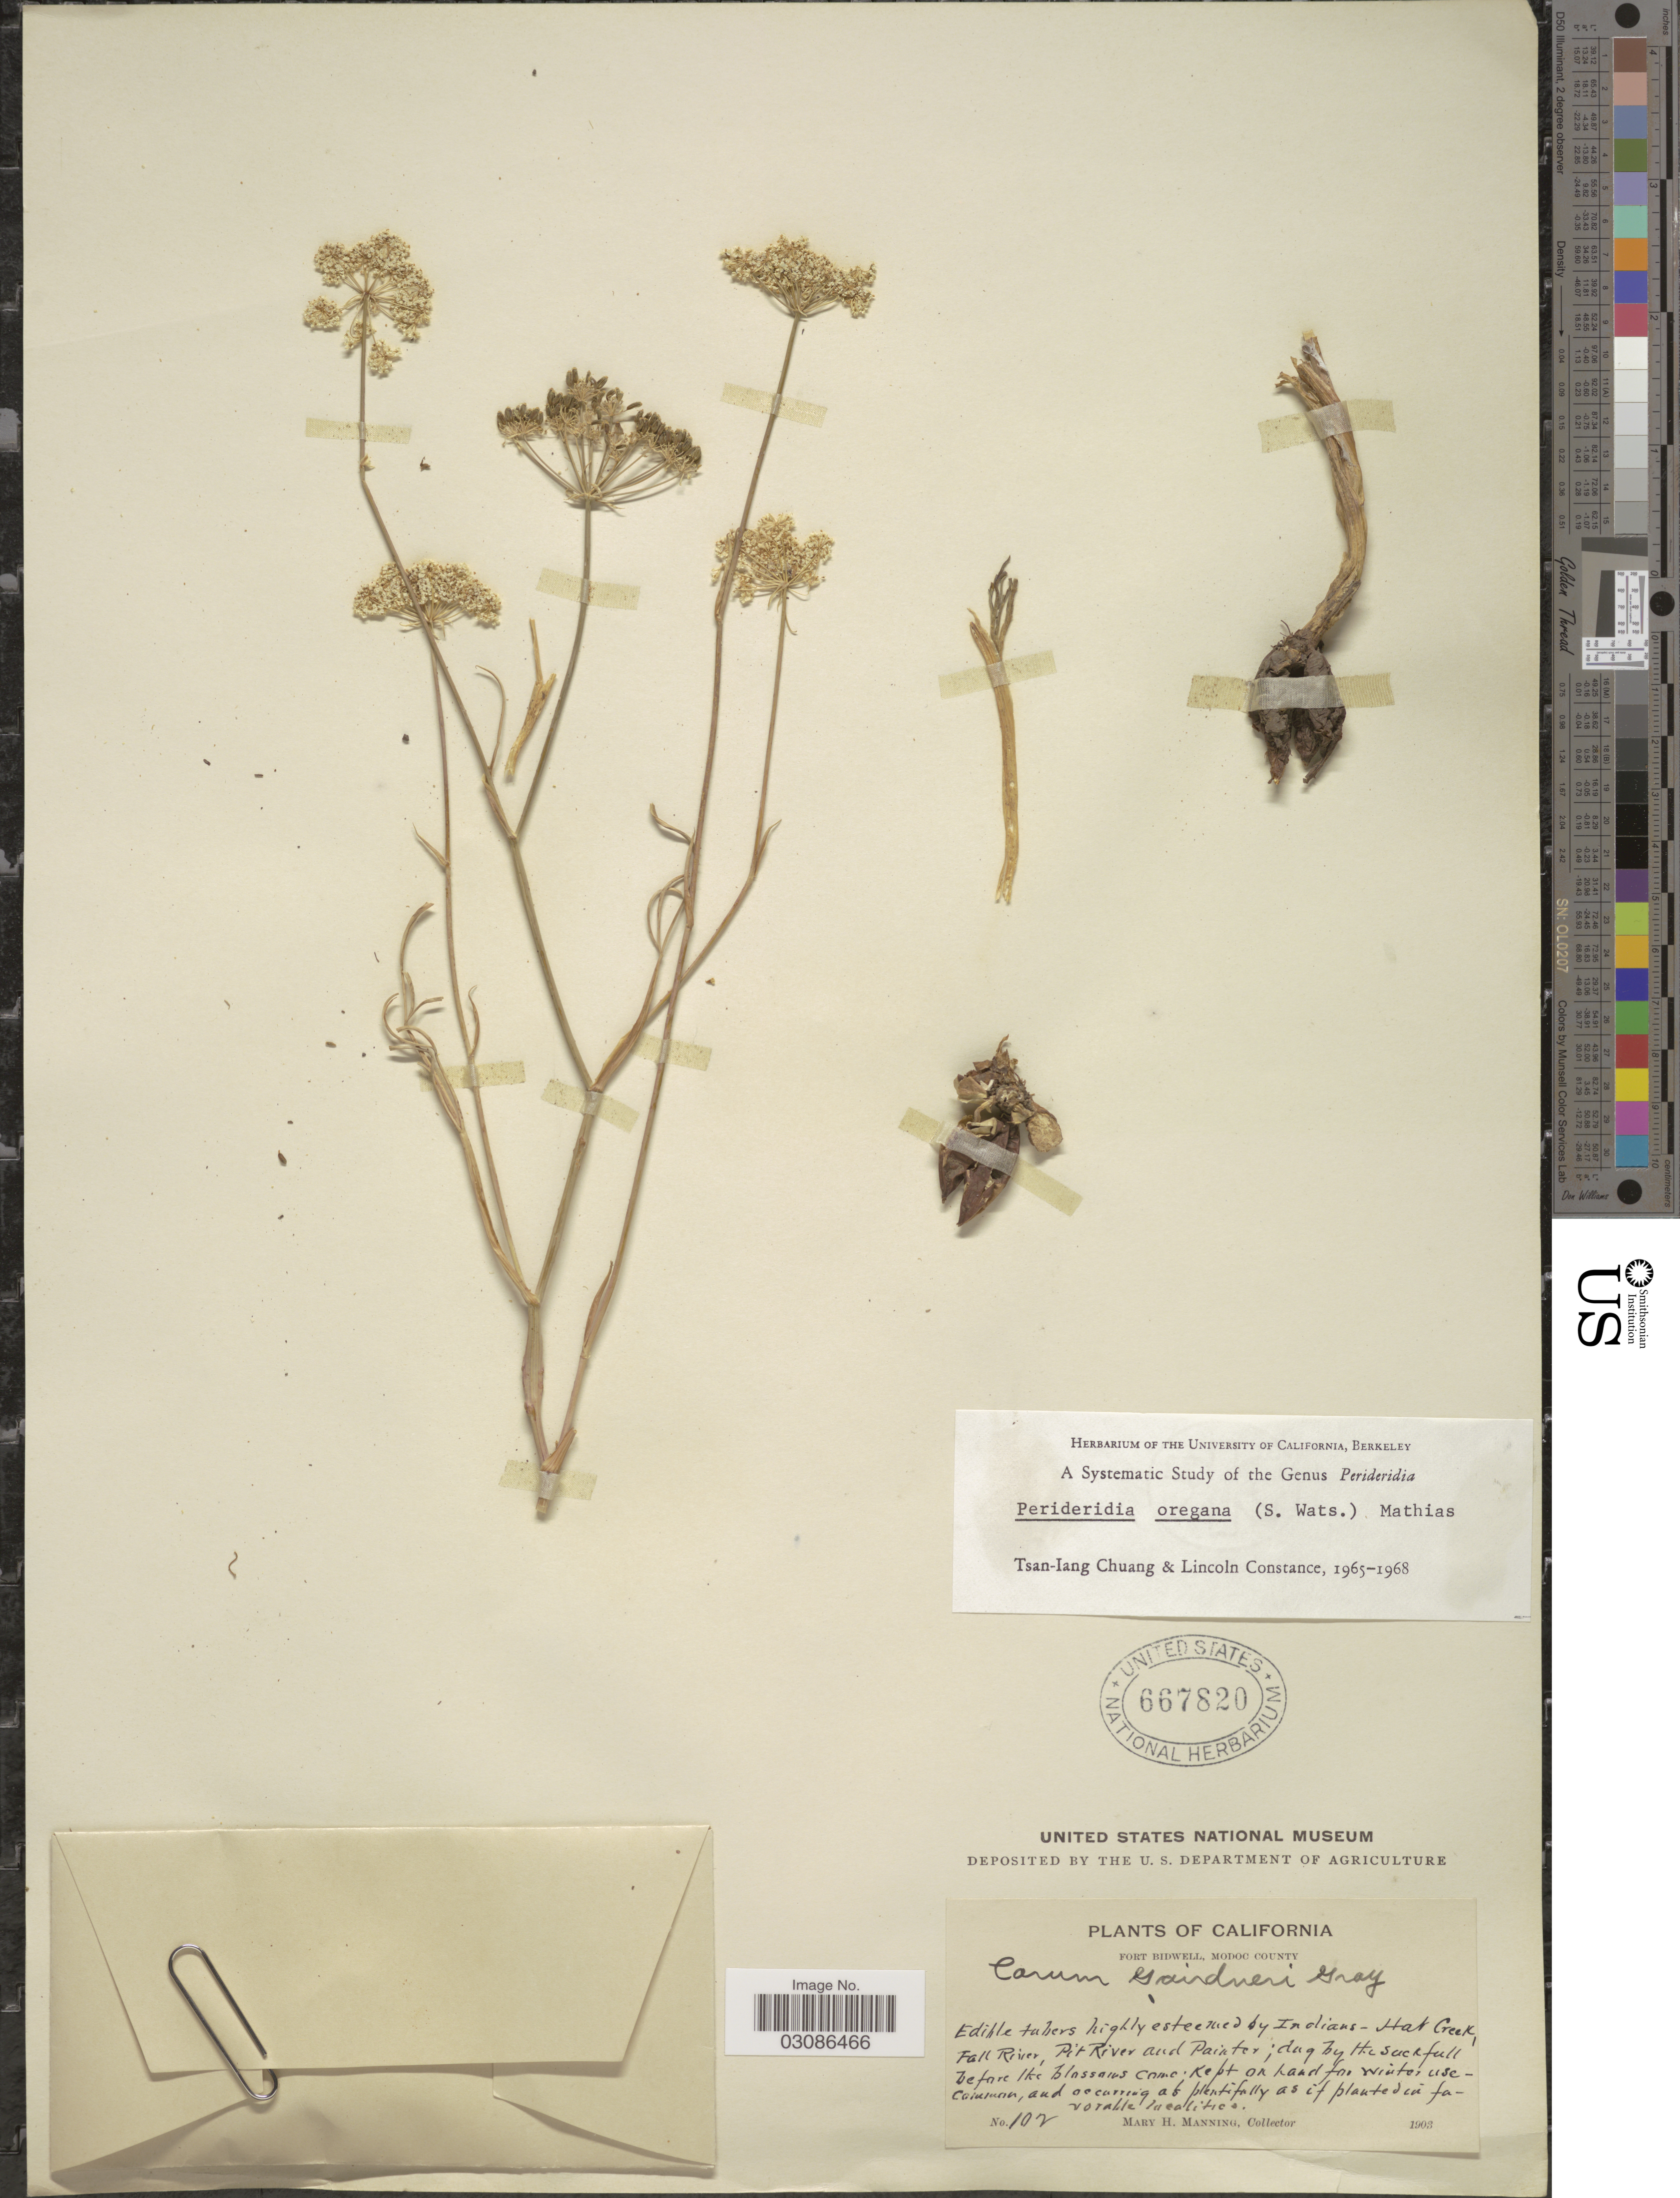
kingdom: Plantae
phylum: Tracheophyta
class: Magnoliopsida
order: Apiales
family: Apiaceae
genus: Perideridia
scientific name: Perideridia oregana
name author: (S. Watson) Mathias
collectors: M. Manning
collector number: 102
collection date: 1903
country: United States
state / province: California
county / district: Modoc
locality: Fort Bidwell, Modoc County, Hat Creek, Fall River, Pit River and Painter.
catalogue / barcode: US 667820